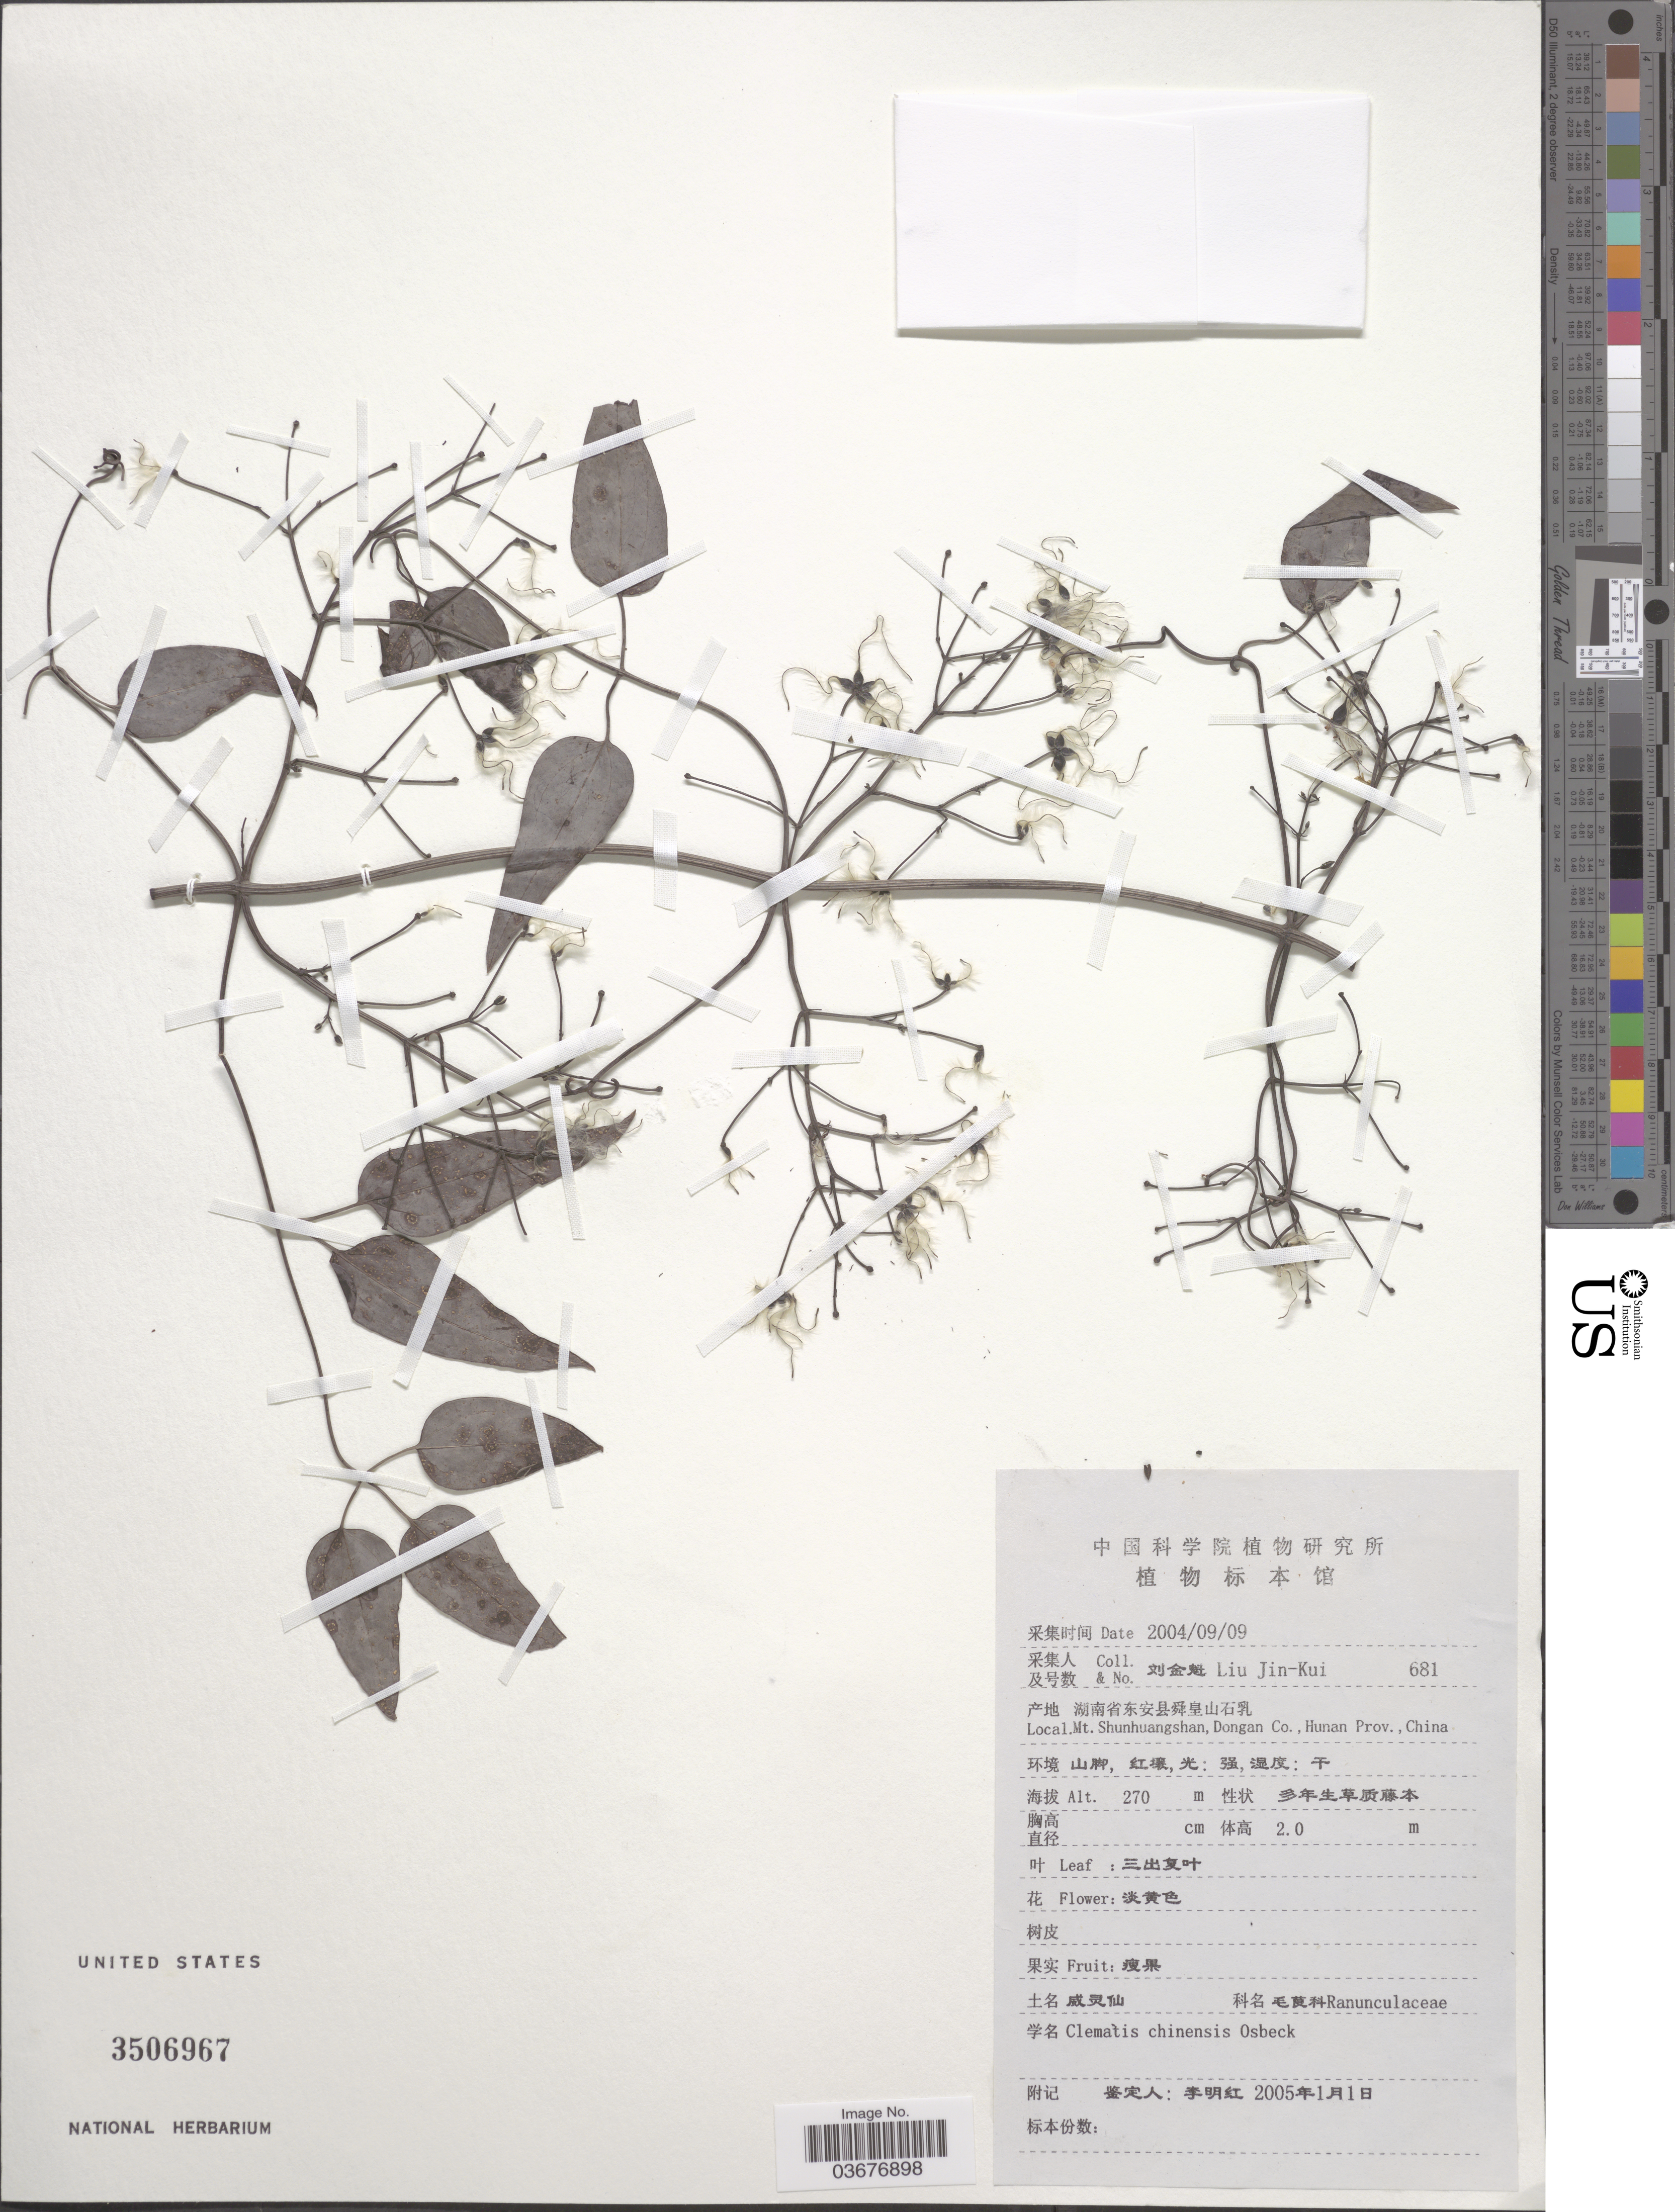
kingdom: Plantae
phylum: Tracheophyta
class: Magnoliopsida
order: Ranunculales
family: Ranunculaceae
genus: Clematis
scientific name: Clematis chinensis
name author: Retz.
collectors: Liu Jin-Kui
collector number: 681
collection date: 2004-09-09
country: China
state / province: Hunan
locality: Mt. Shunhuangshan, Dongan Co.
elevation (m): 270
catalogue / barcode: US 3506967